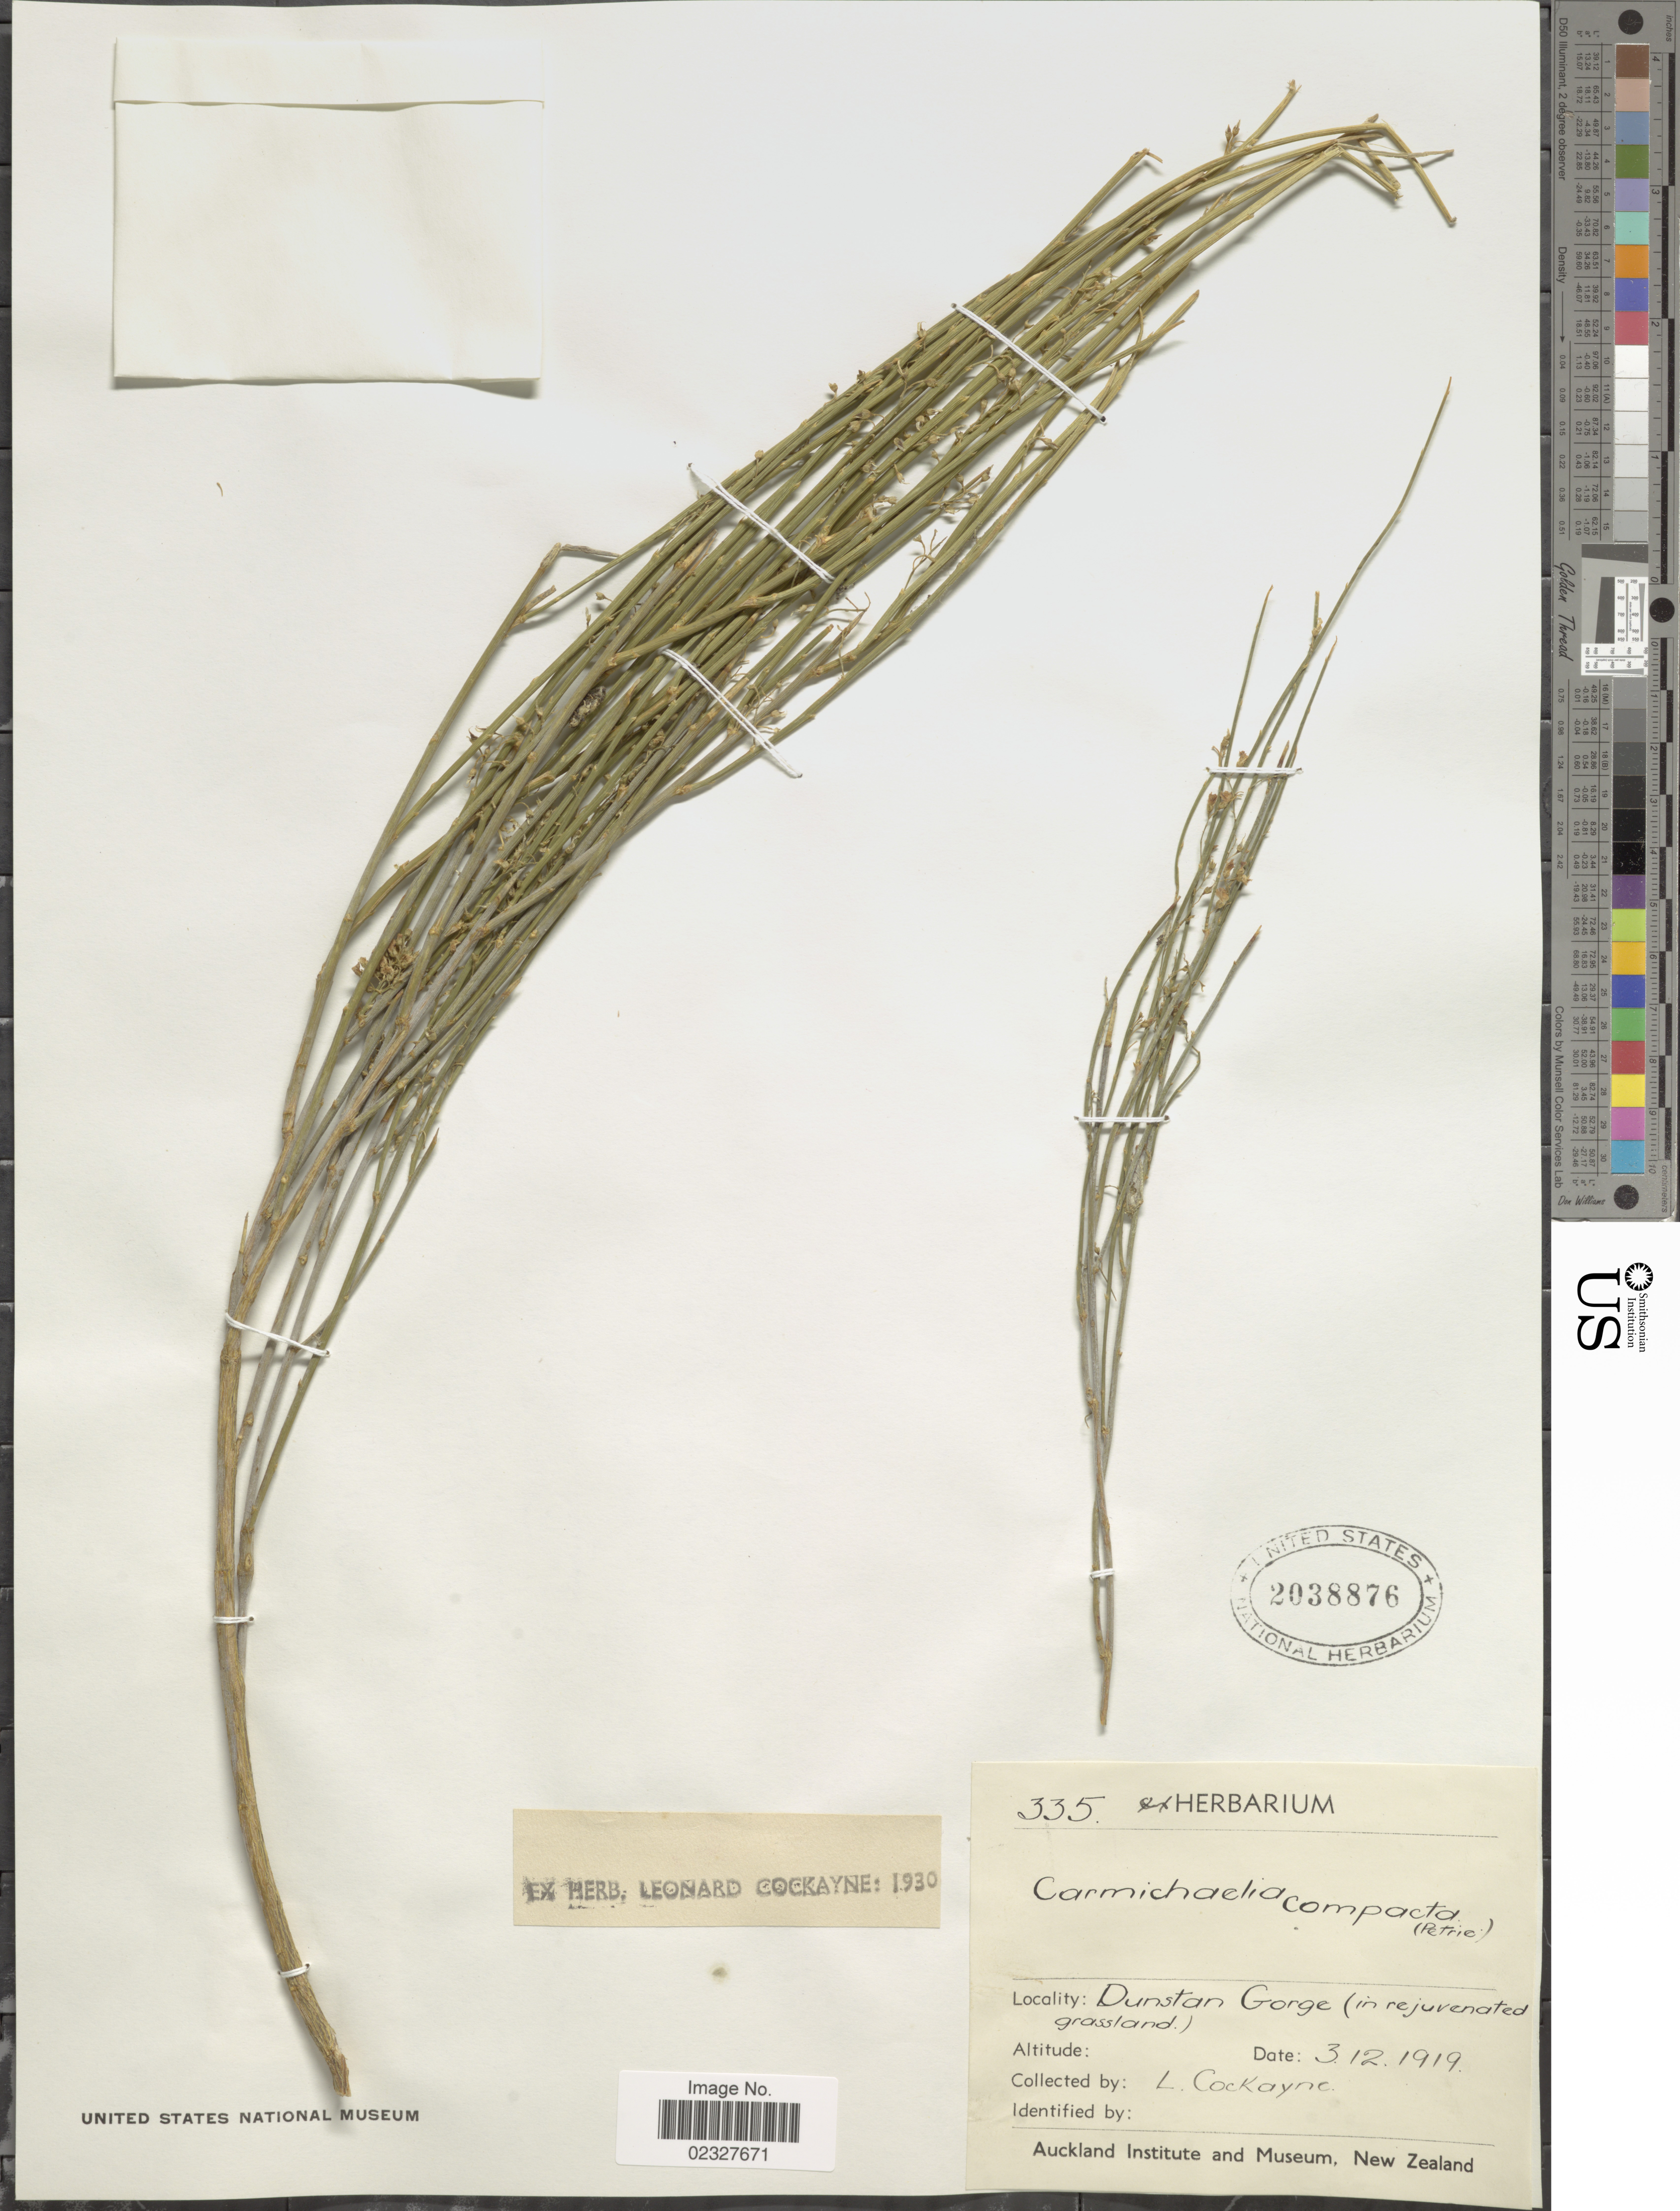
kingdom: Plantae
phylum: Tracheophyta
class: Magnoliopsida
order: Fabales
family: Fabaceae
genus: Carmichaelia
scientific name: Carmichaelia compacta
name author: Petrie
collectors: L. Cockayne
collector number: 335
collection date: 1919-12-03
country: New Zealand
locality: Dunstan Gorge (in rejuvenated grassland).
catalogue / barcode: US 2038876